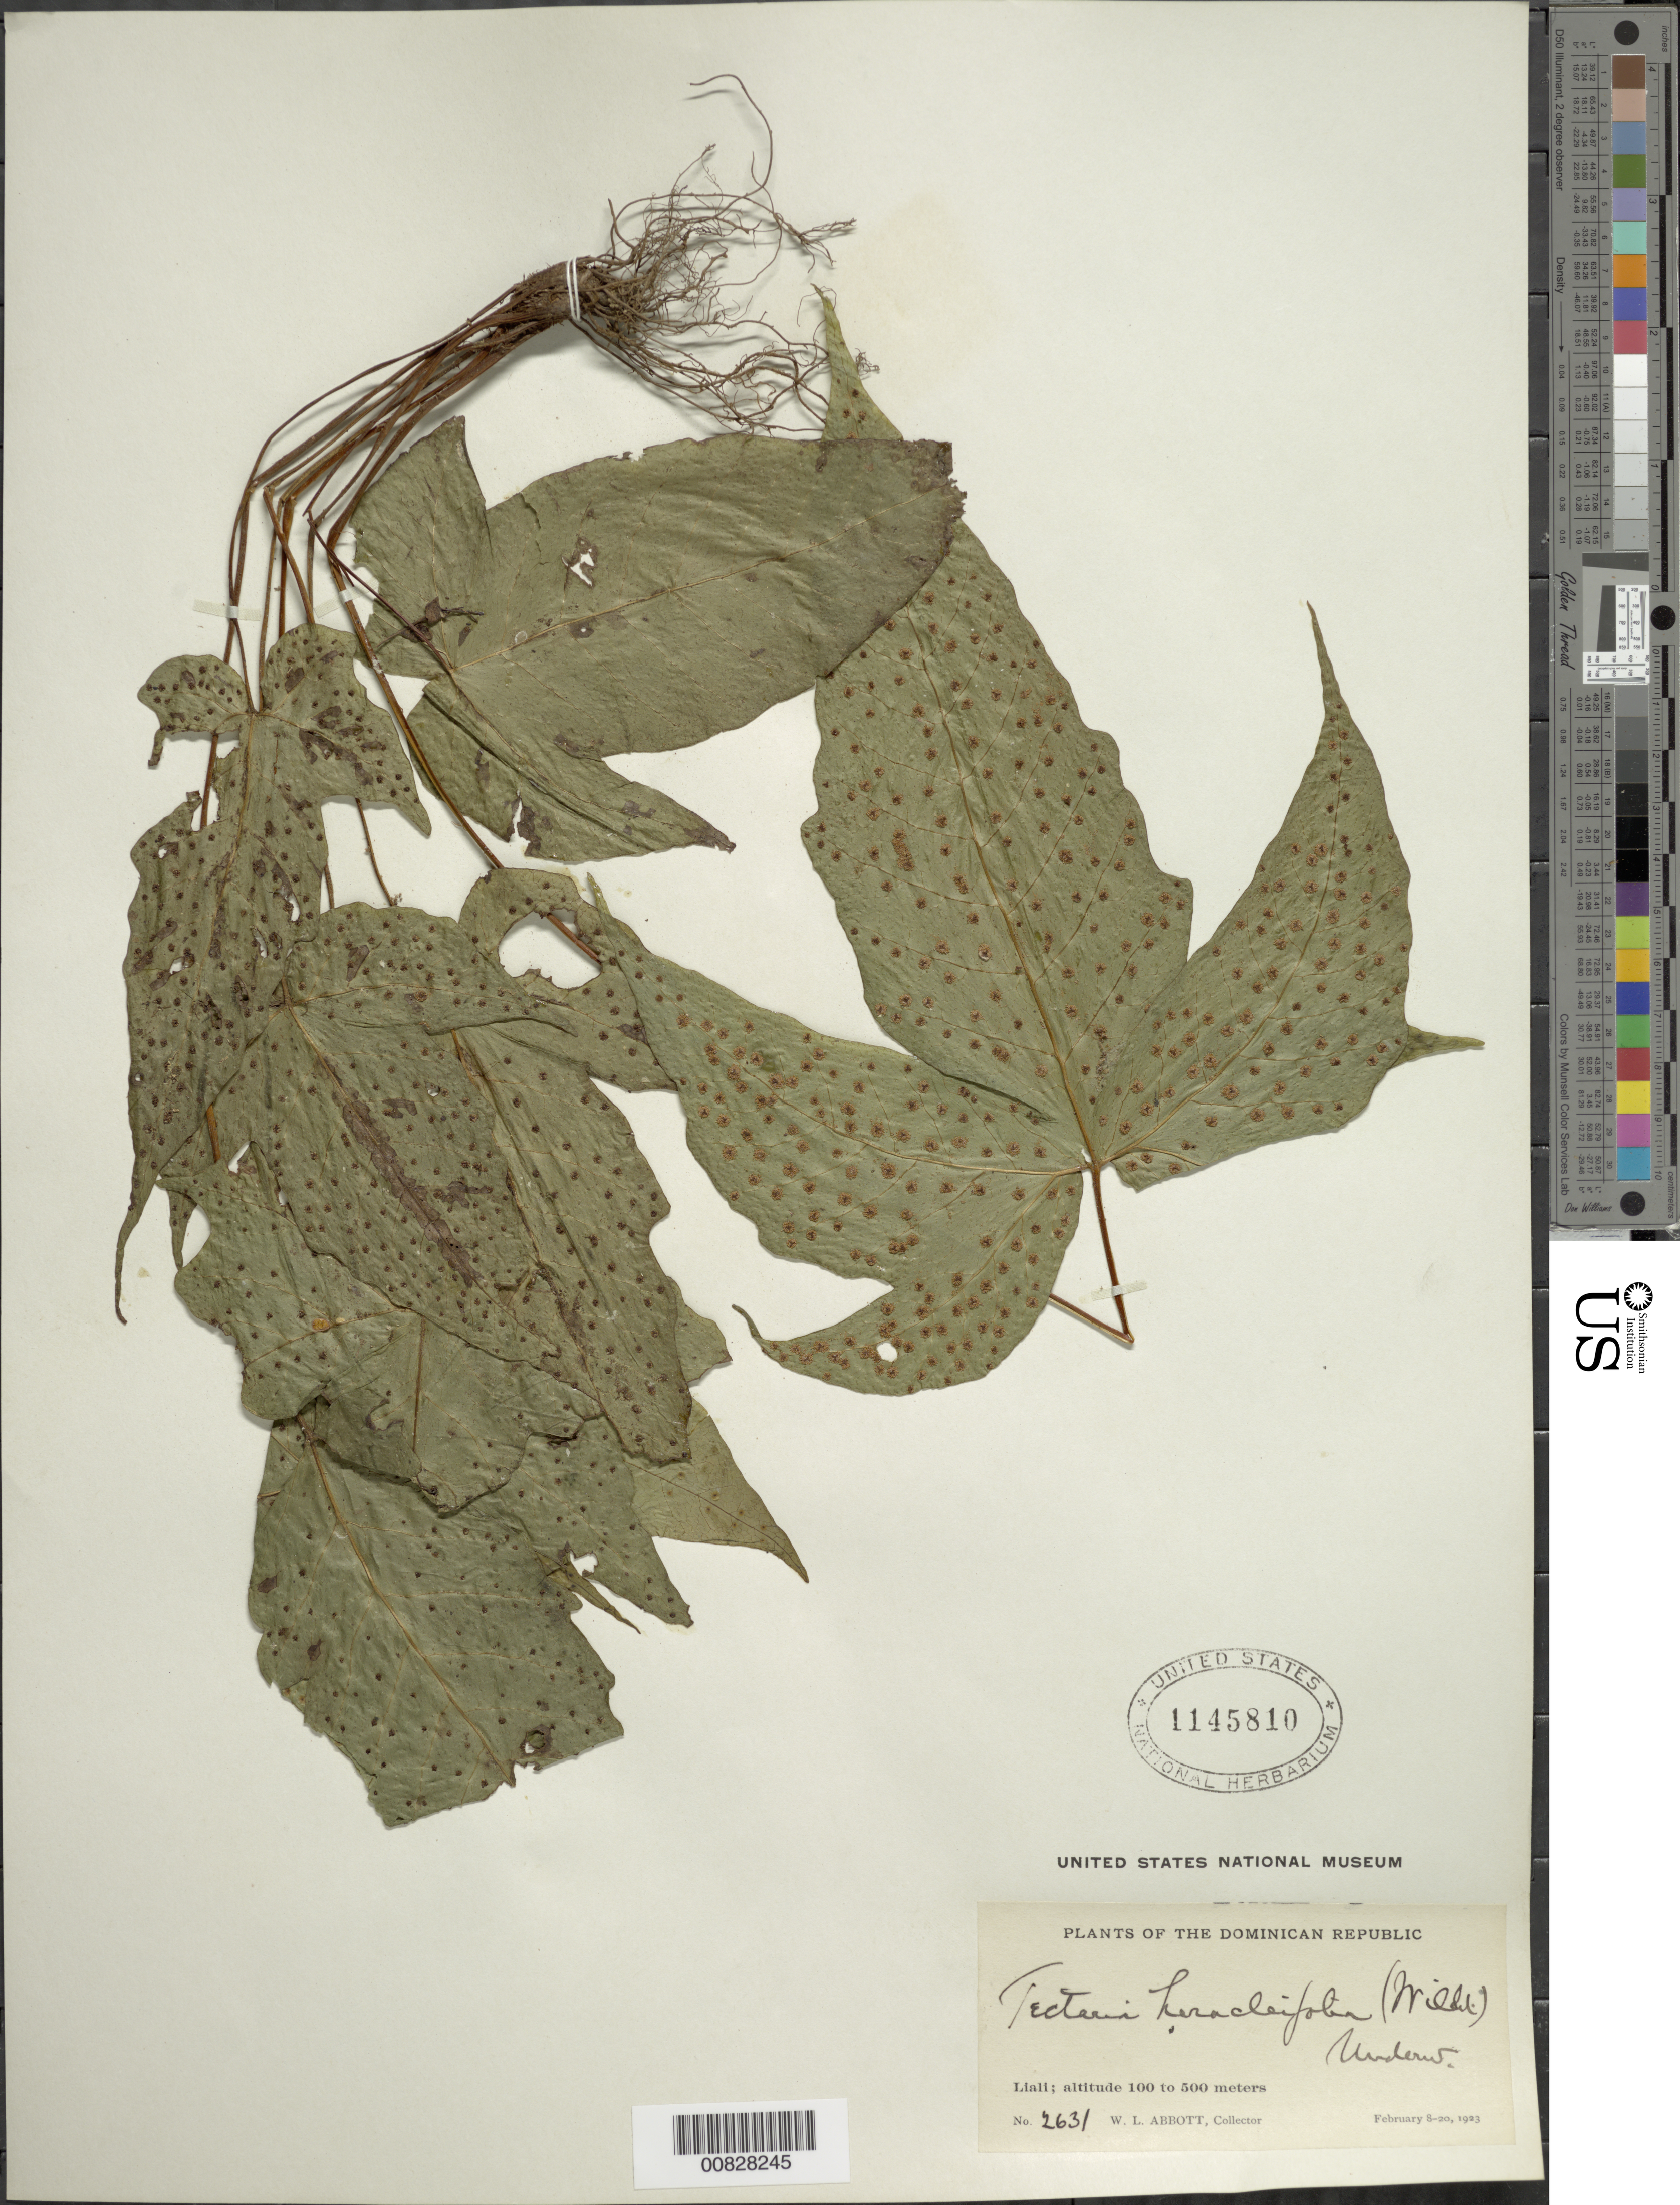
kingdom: Plantae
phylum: Tracheophyta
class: Polypodiopsida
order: Polypodiales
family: Tectariaceae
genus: Tectaria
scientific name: Tectaria heracleifolia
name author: (Willd.) Underw.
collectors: W. L. Abbott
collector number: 2631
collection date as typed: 08 Feb 1923 to 20 Feb 1923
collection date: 1923-02-08/1923-02-20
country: Dominican Republic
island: Hispaniola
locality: Liali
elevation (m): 100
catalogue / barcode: US 1145810